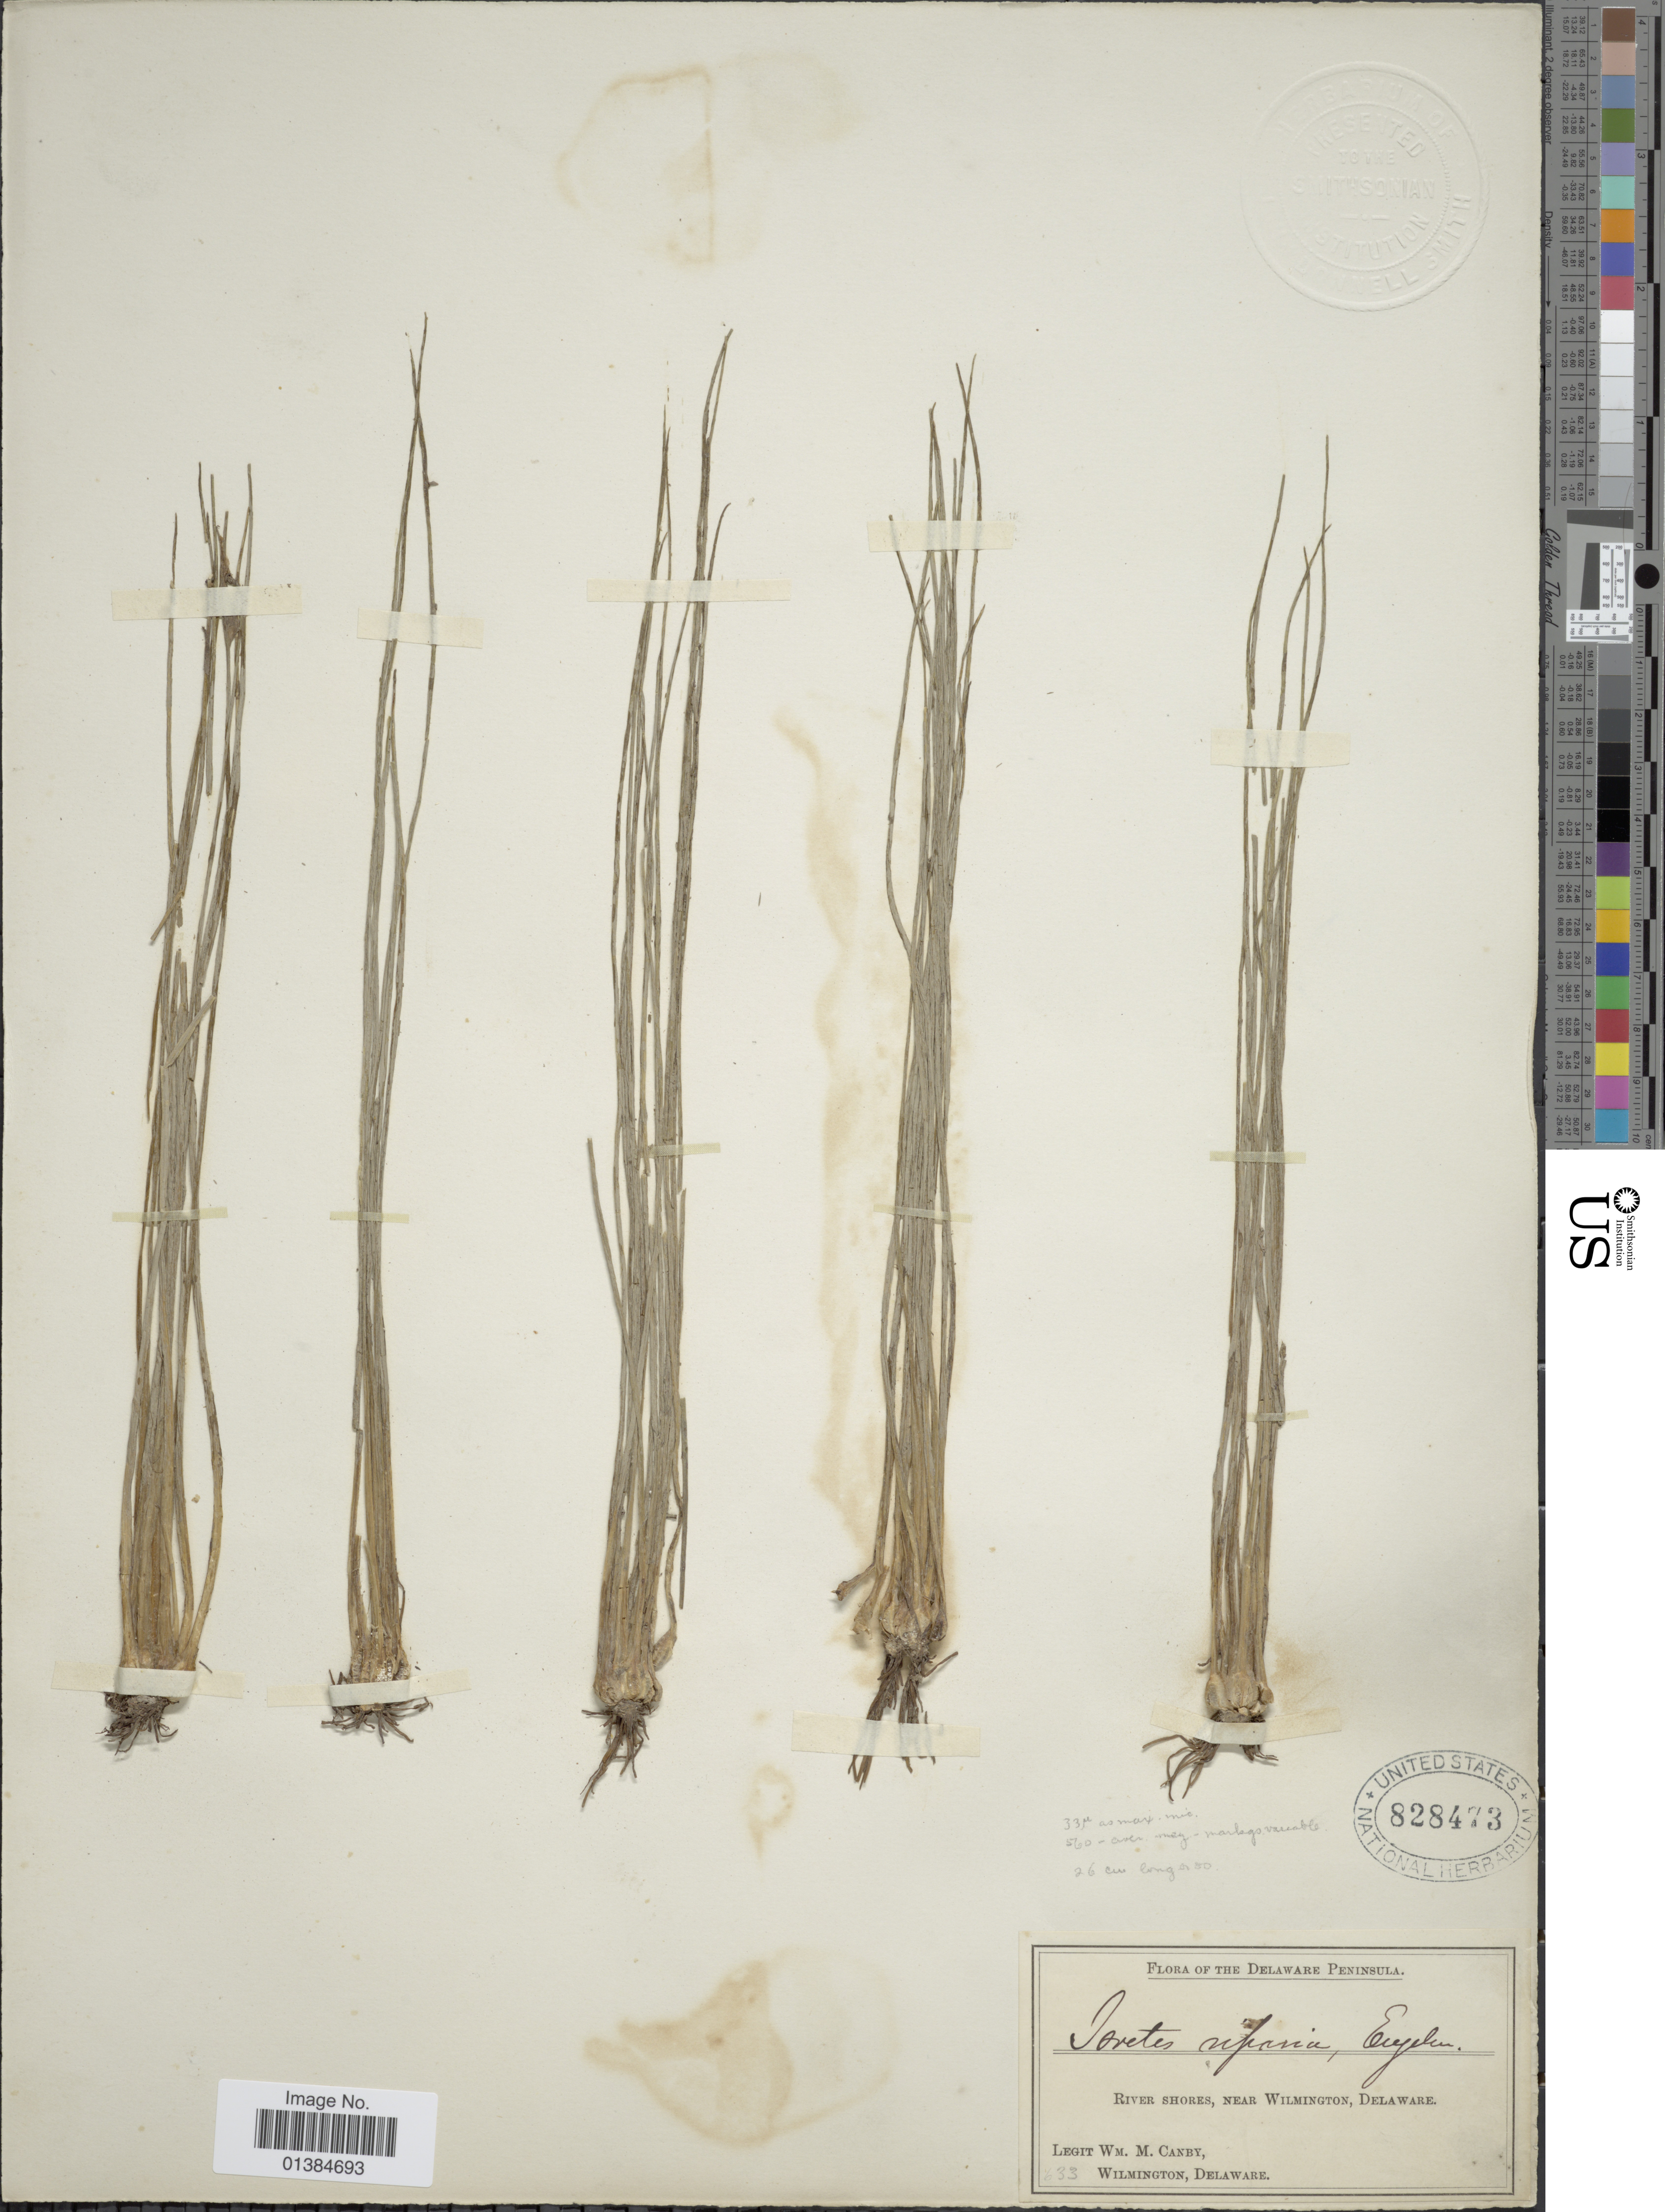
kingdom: Plantae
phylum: Tracheophyta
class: Lycopodiopsida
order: Isoetales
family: Isoetaceae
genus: Isoetes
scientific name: Isoetes riparia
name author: Engelm. ex A. Braun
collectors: W. M. Canby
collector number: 633*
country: United States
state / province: Delaware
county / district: New Castle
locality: River shores, near Wilmington.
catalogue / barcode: US 828473